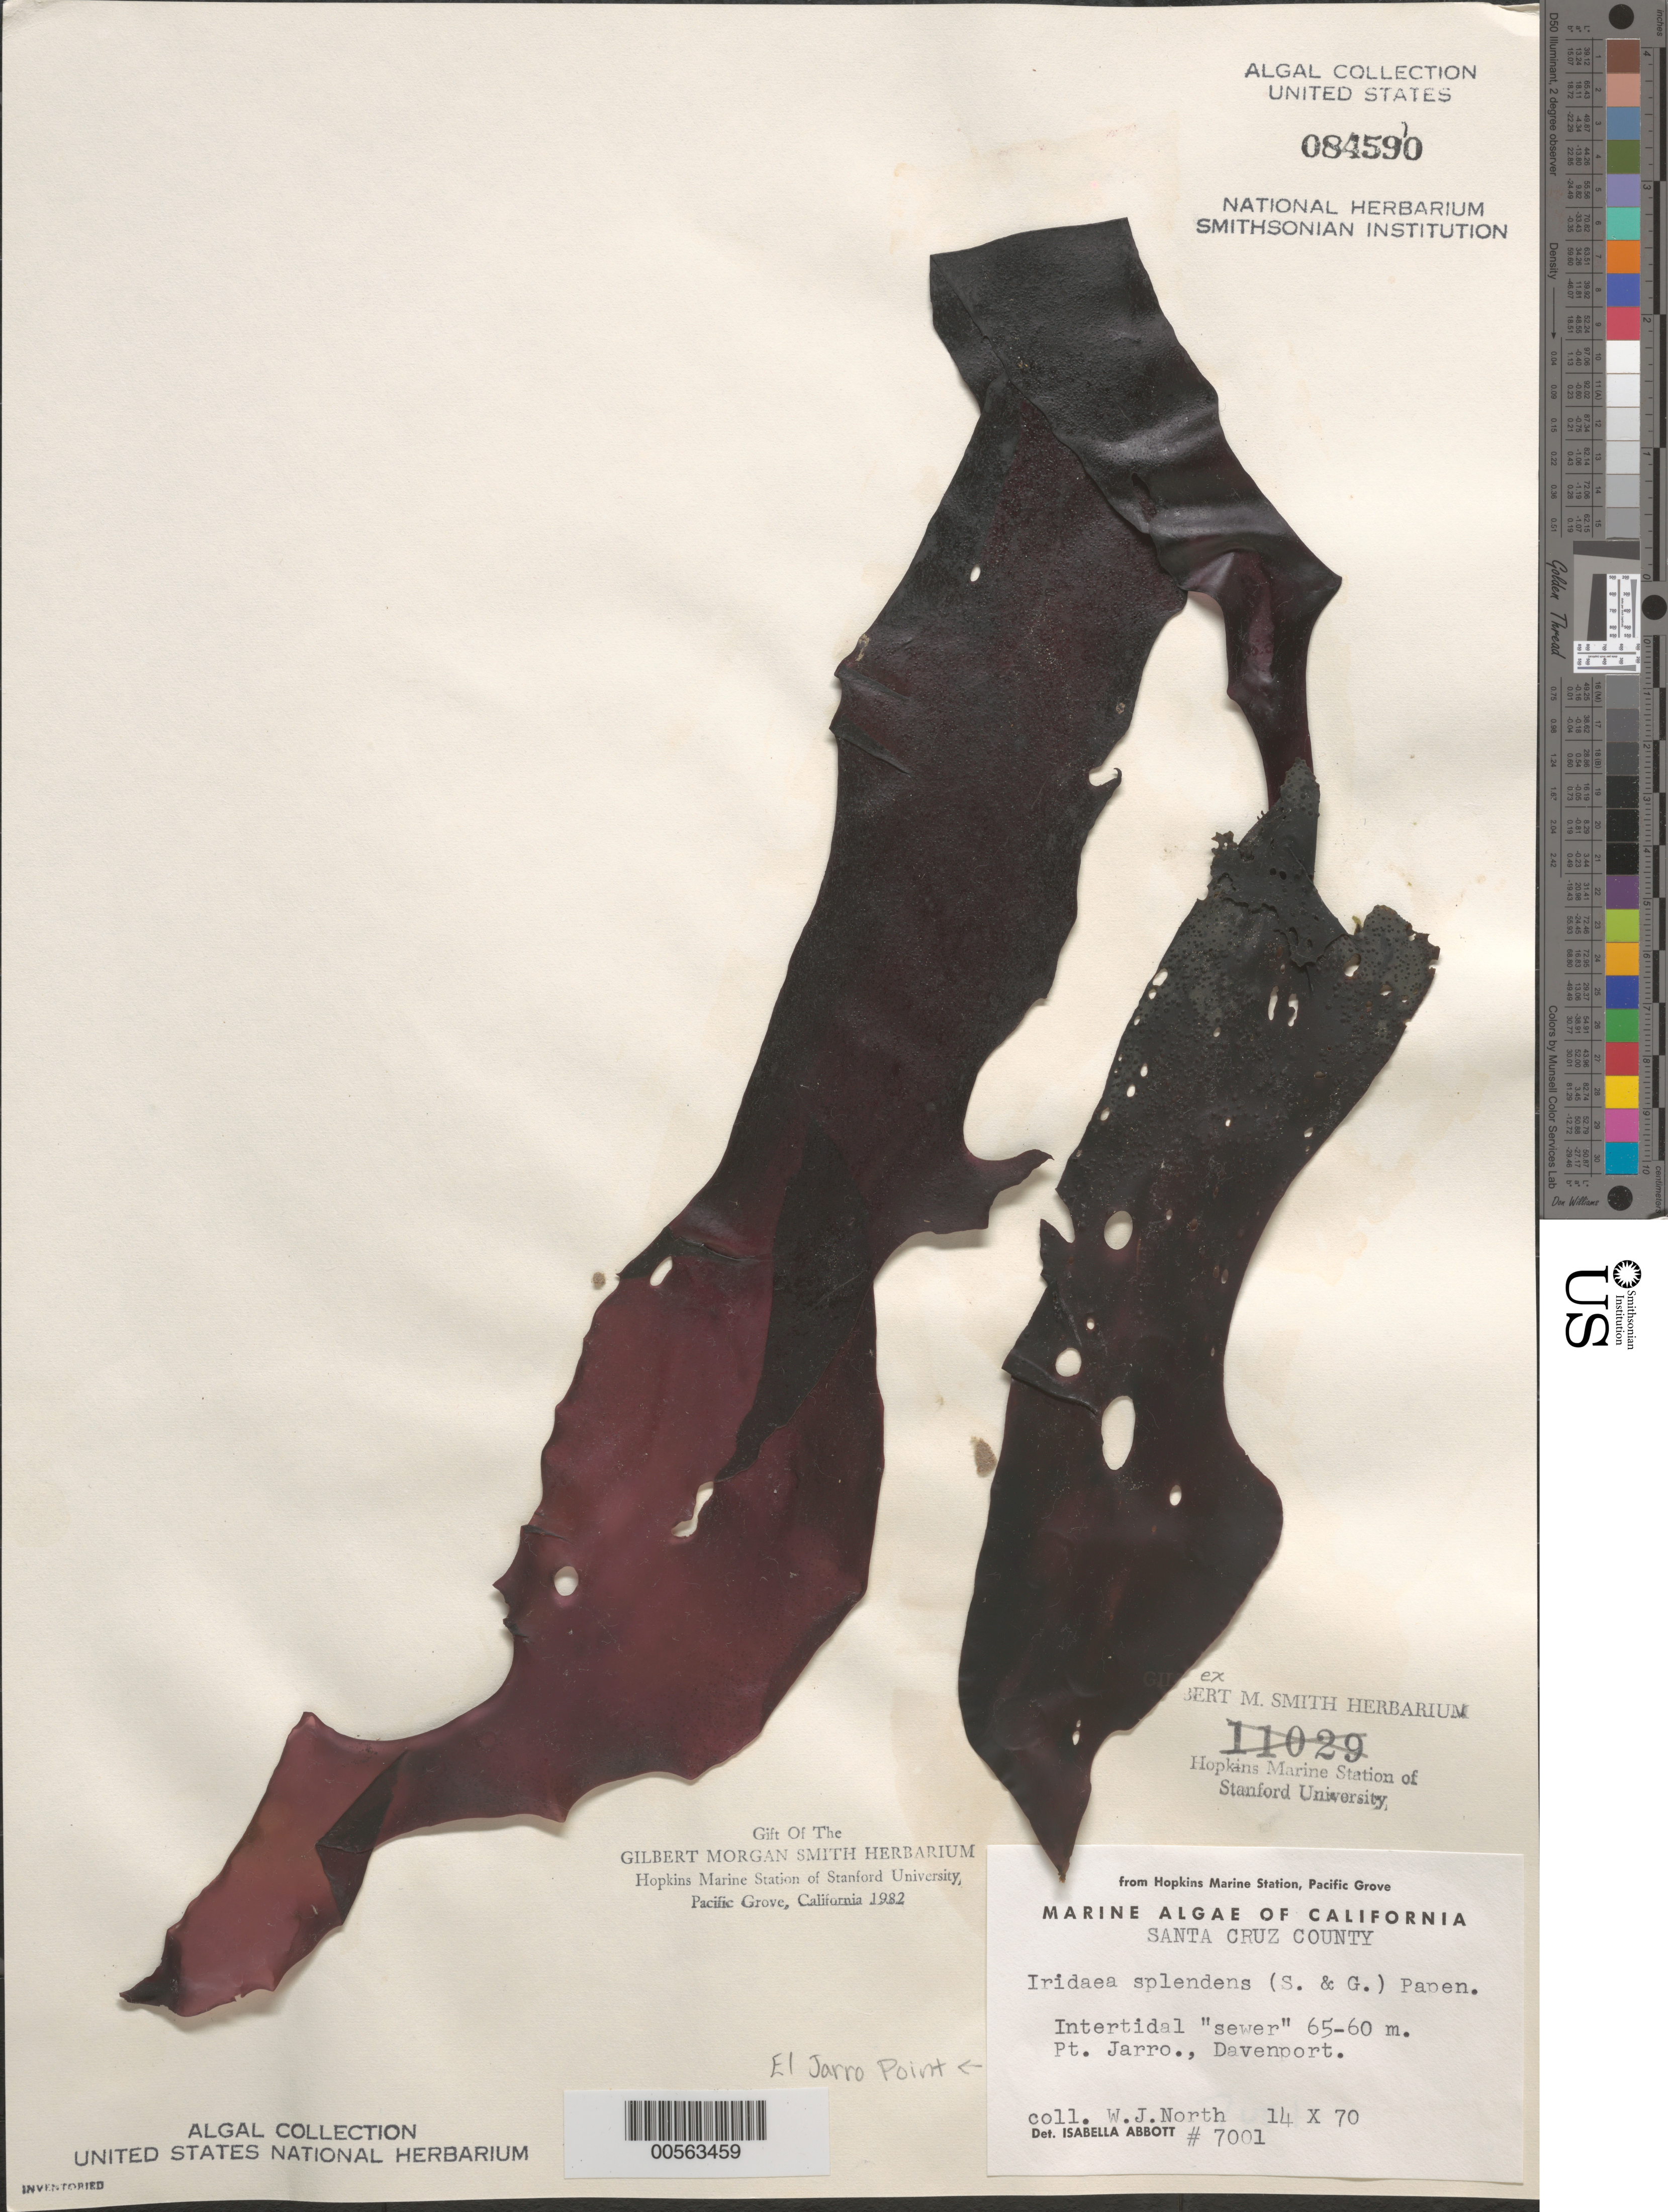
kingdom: Plantae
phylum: Rhodophyta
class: Florideophyceae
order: Gigartinales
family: Gigartinaceae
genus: Mazzaella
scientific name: Mazzaella splendens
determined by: Algae name updating Project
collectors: W. North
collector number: IAA 7001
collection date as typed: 14 Oct 1970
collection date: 1970-10-14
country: United States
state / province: California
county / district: Santa Cruz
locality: El Jarro Point (Pt. Jarro), Davenport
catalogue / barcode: US 84590